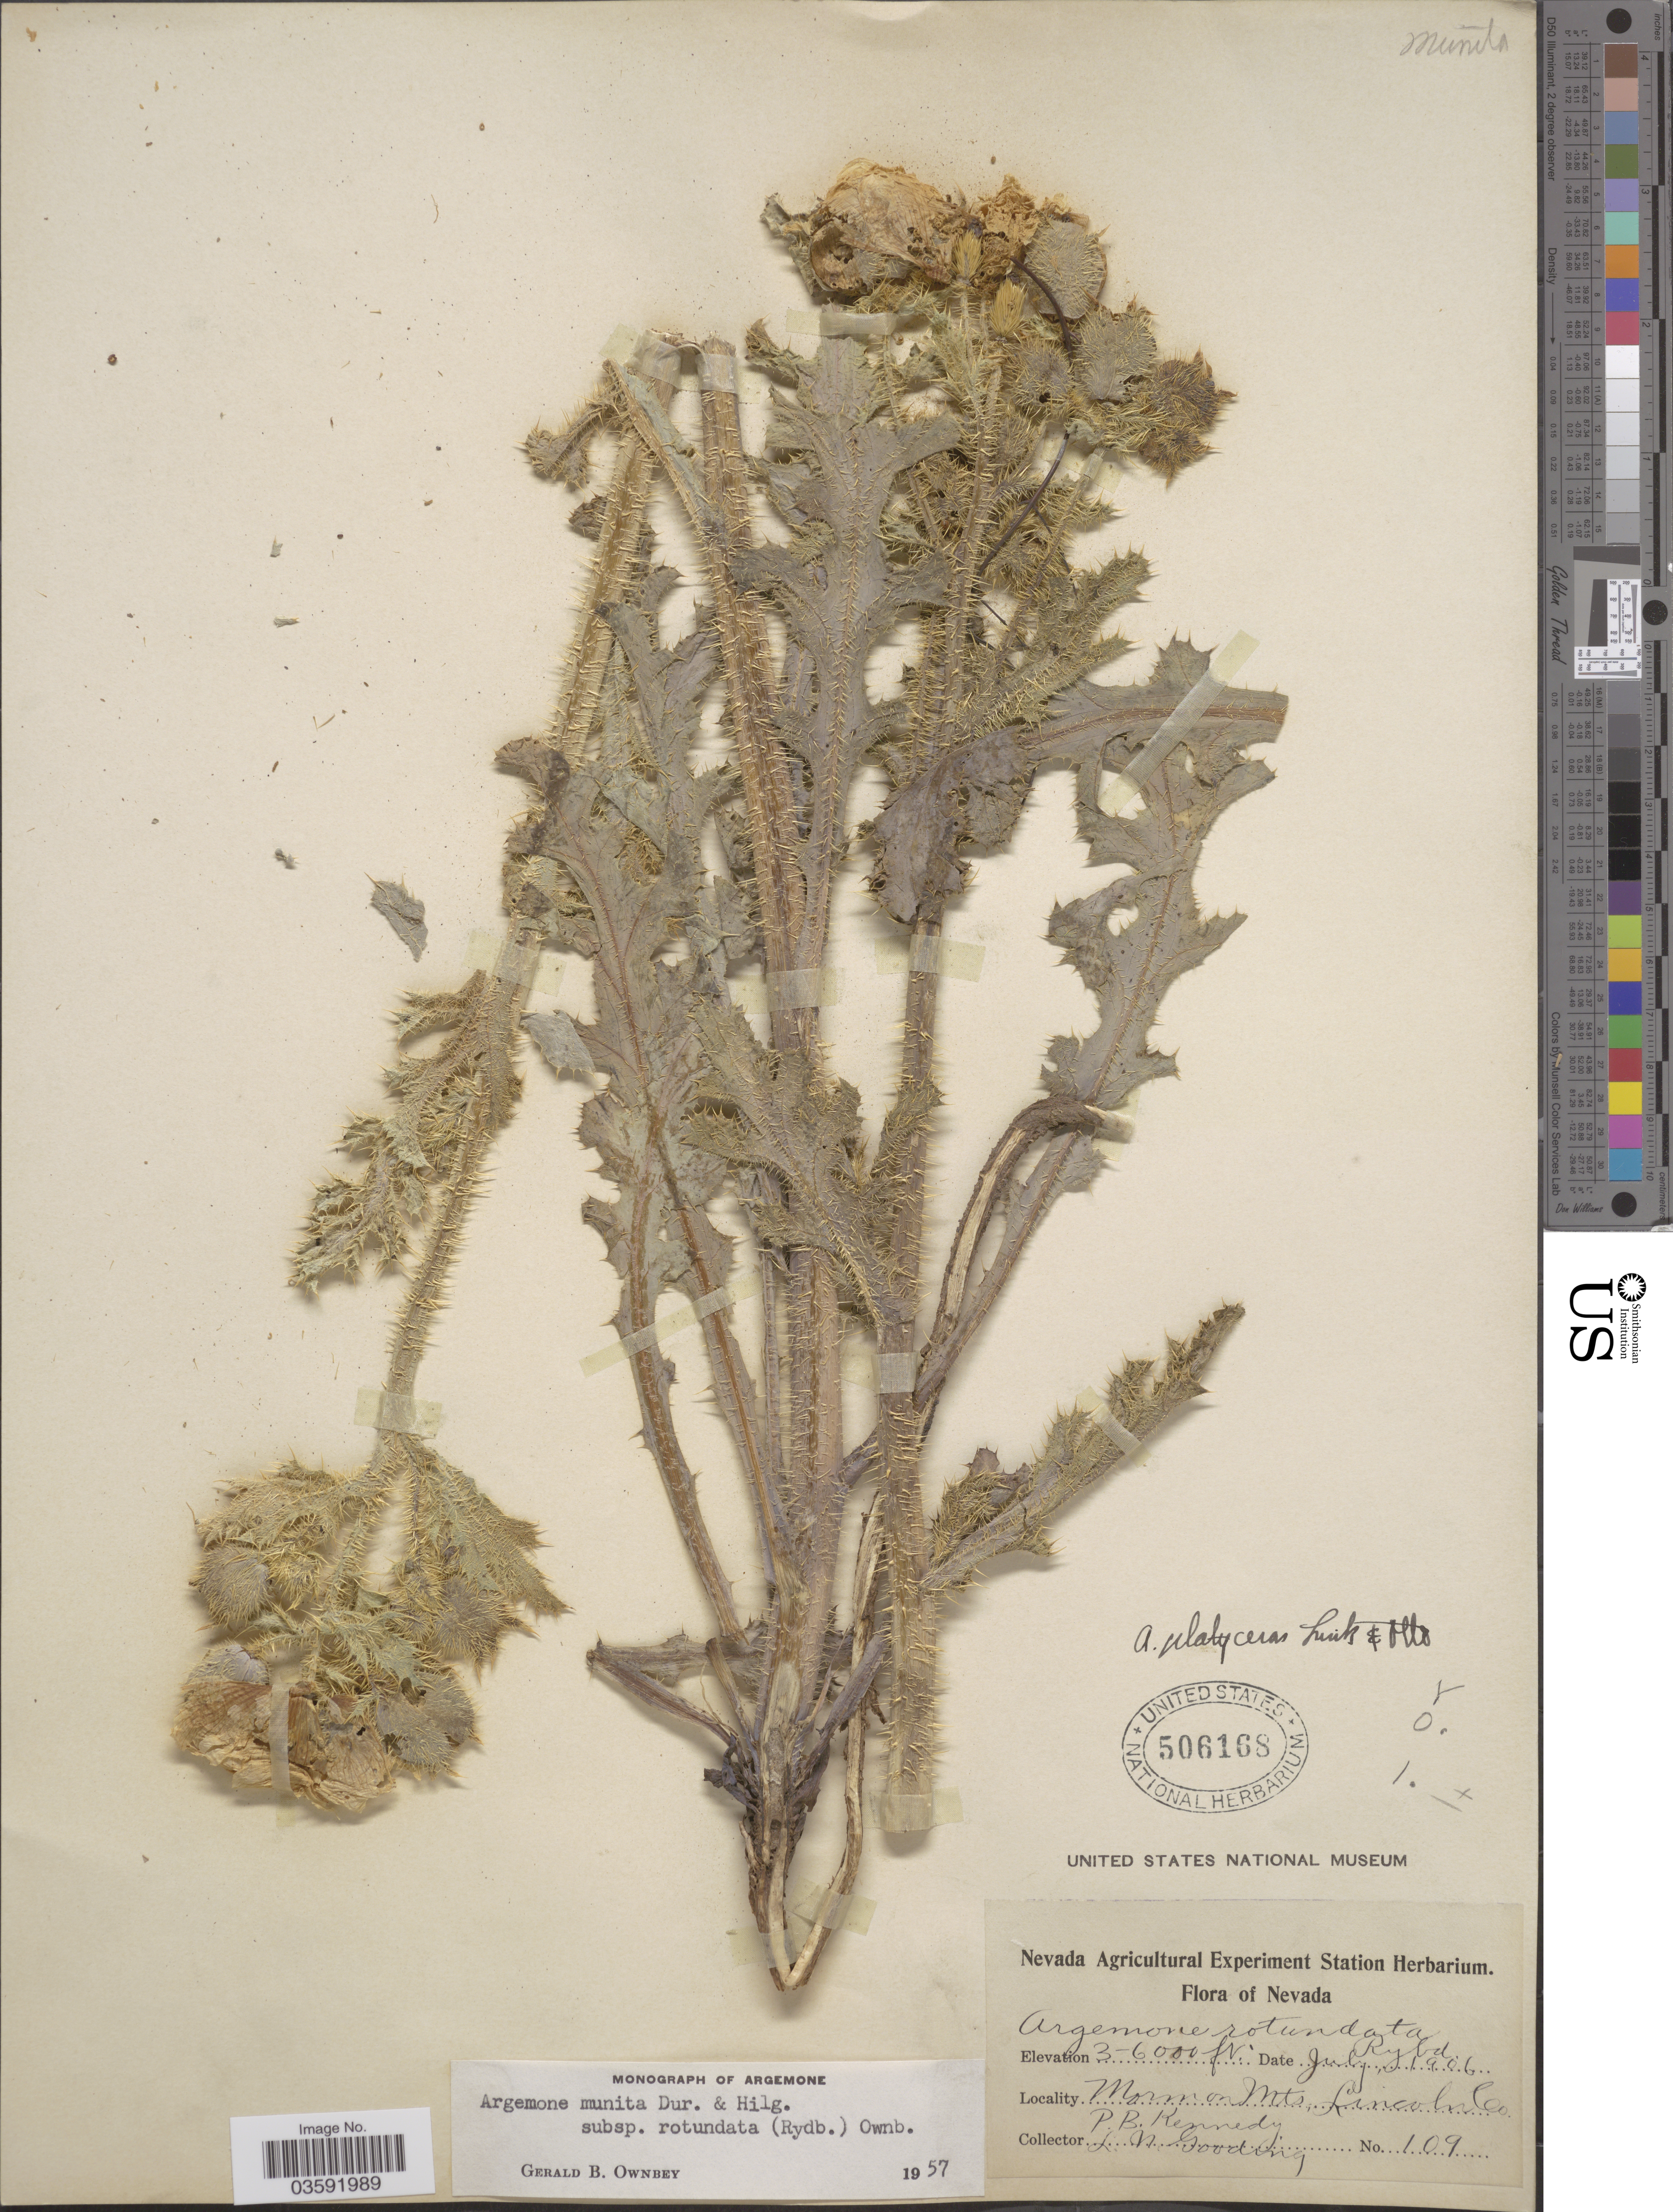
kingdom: Plantae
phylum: Tracheophyta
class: Magnoliopsida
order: Ranunculales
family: Papaveraceae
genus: Argemone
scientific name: Argemone munita subsp. rotundata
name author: (Rydb.) G.B. Ownbey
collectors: P. B. Kennedy & L. N. Goodding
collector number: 109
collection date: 1906-07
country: United States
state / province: Nevada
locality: Mormon Mts, Lincoln Co.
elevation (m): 914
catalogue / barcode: US 506168